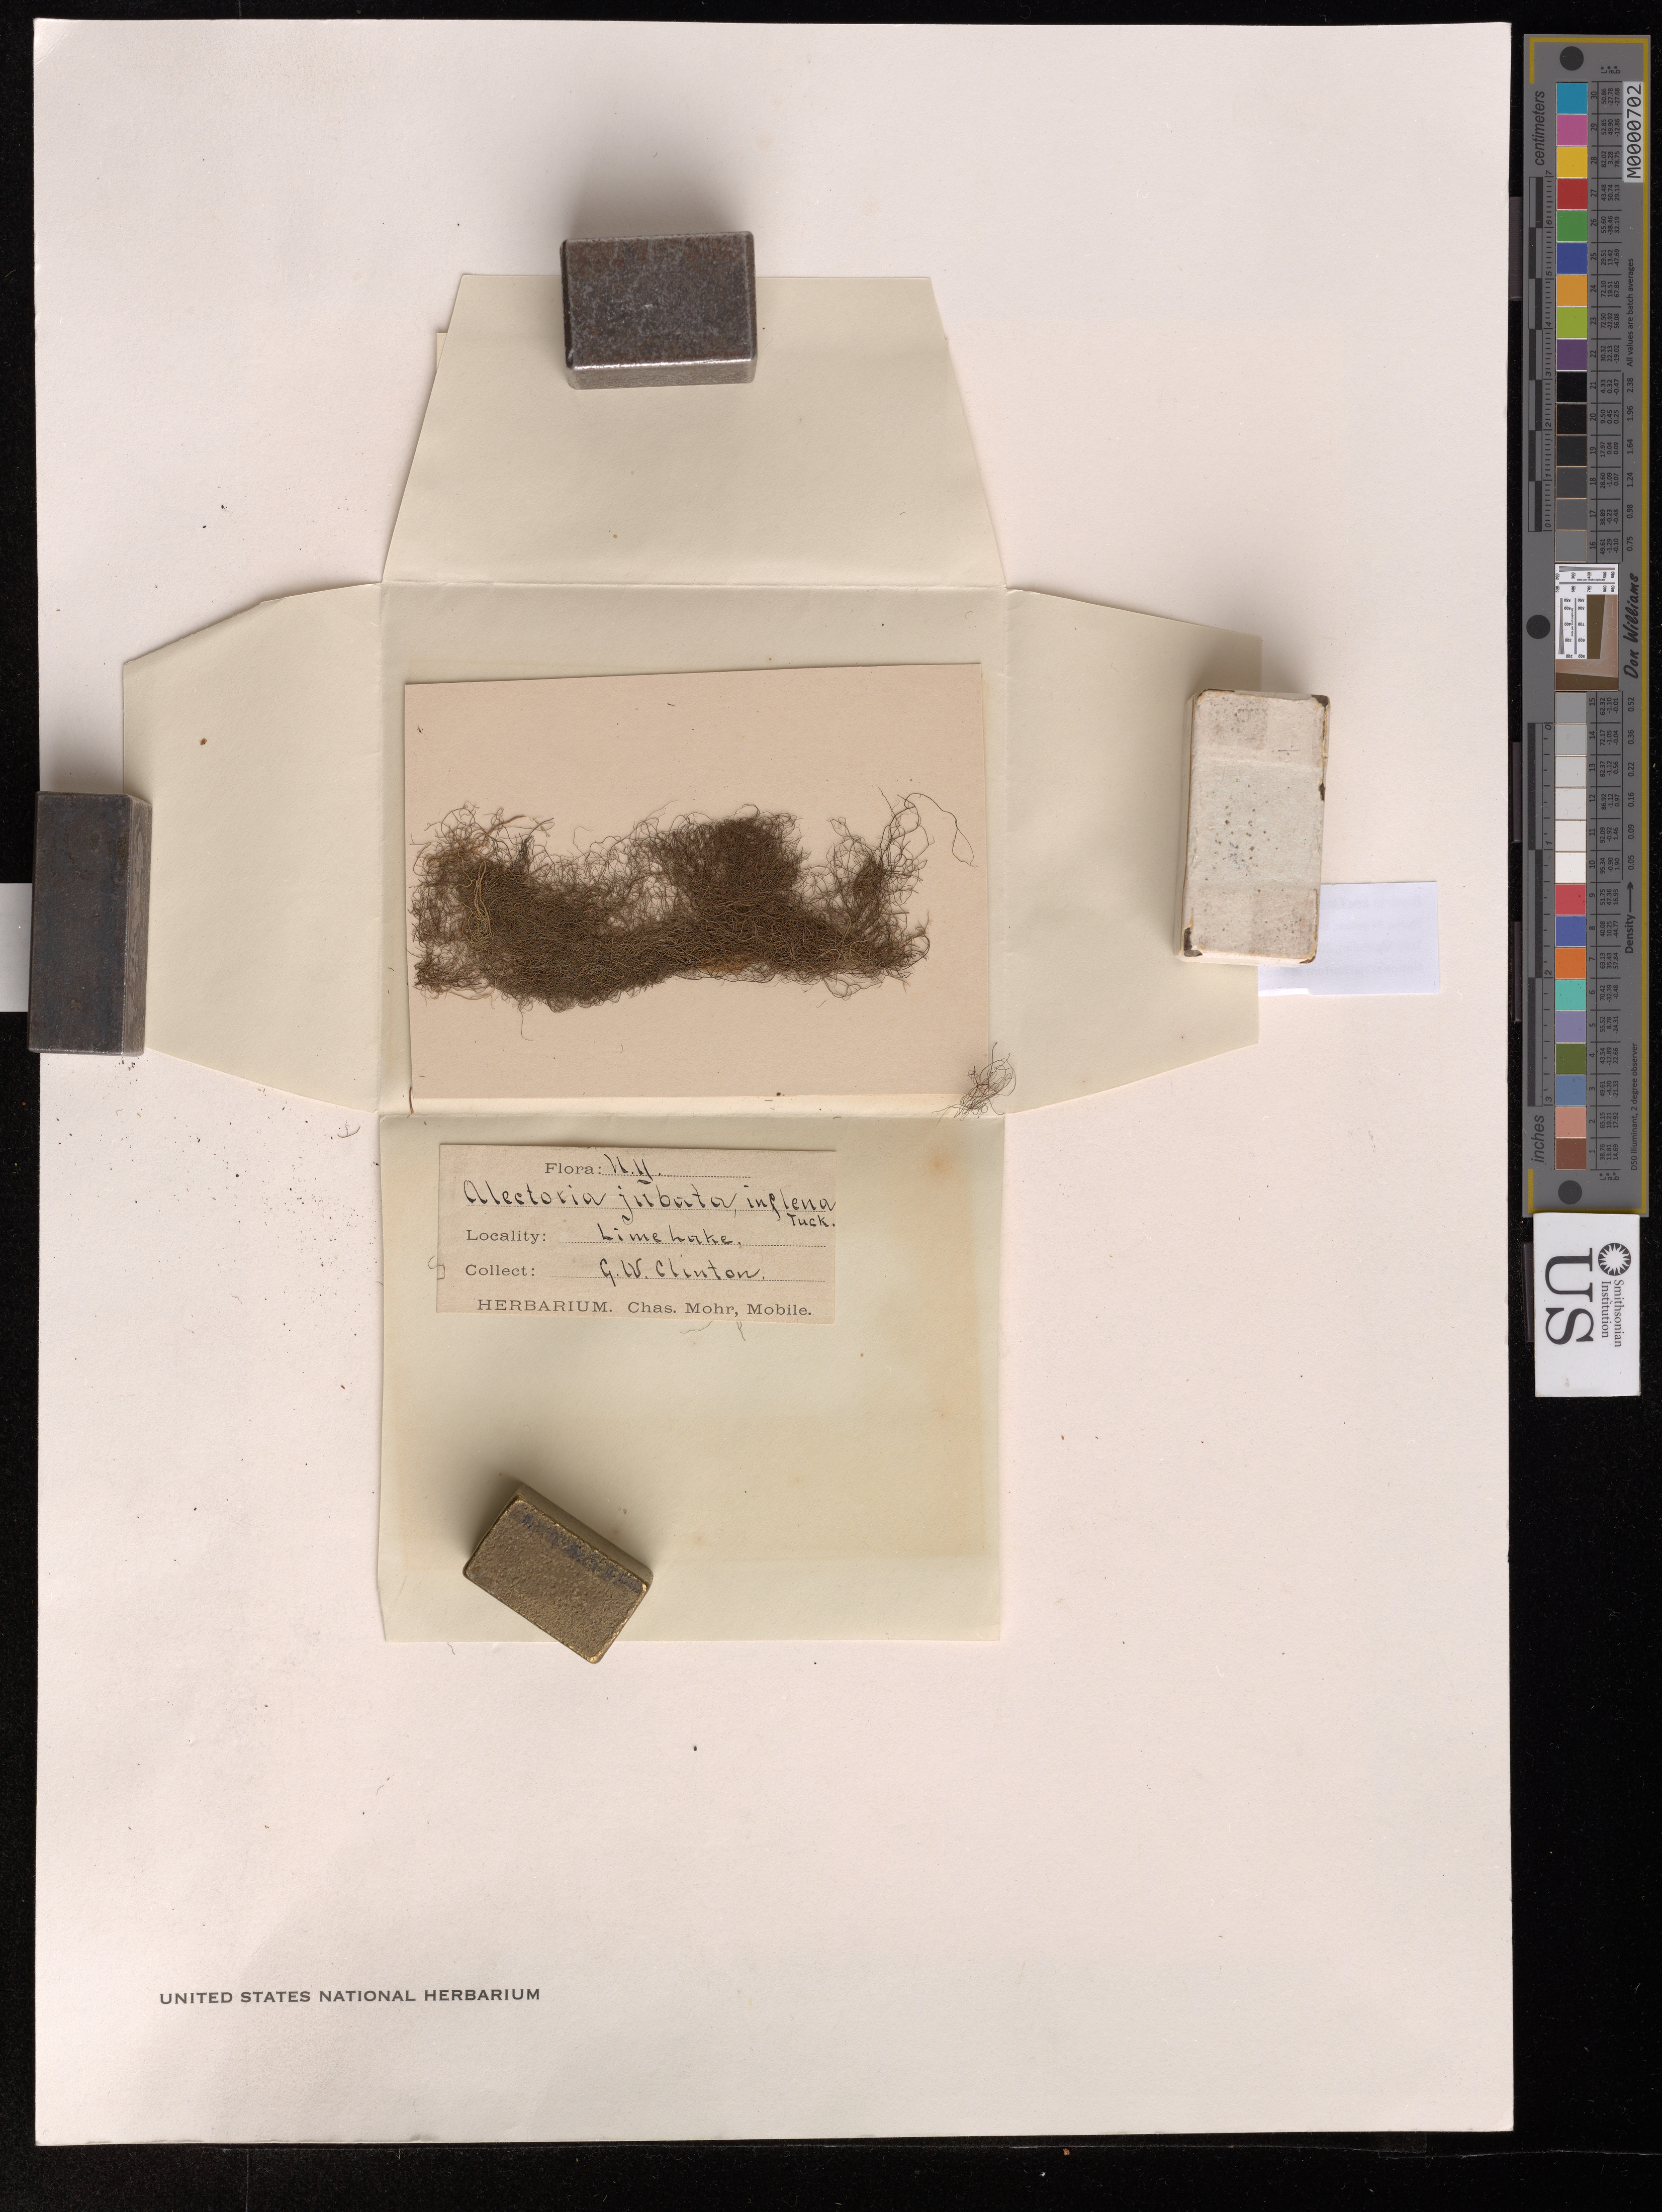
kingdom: Fungi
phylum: Ascomycota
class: Lecanoromycetes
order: Lecanorales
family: Parmeliaceae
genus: Bryoria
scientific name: Bryoria kockiana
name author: Velmala et al.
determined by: McMullin, R. Troy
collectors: G. W. Clinton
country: United States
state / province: New York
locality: Lime Lake